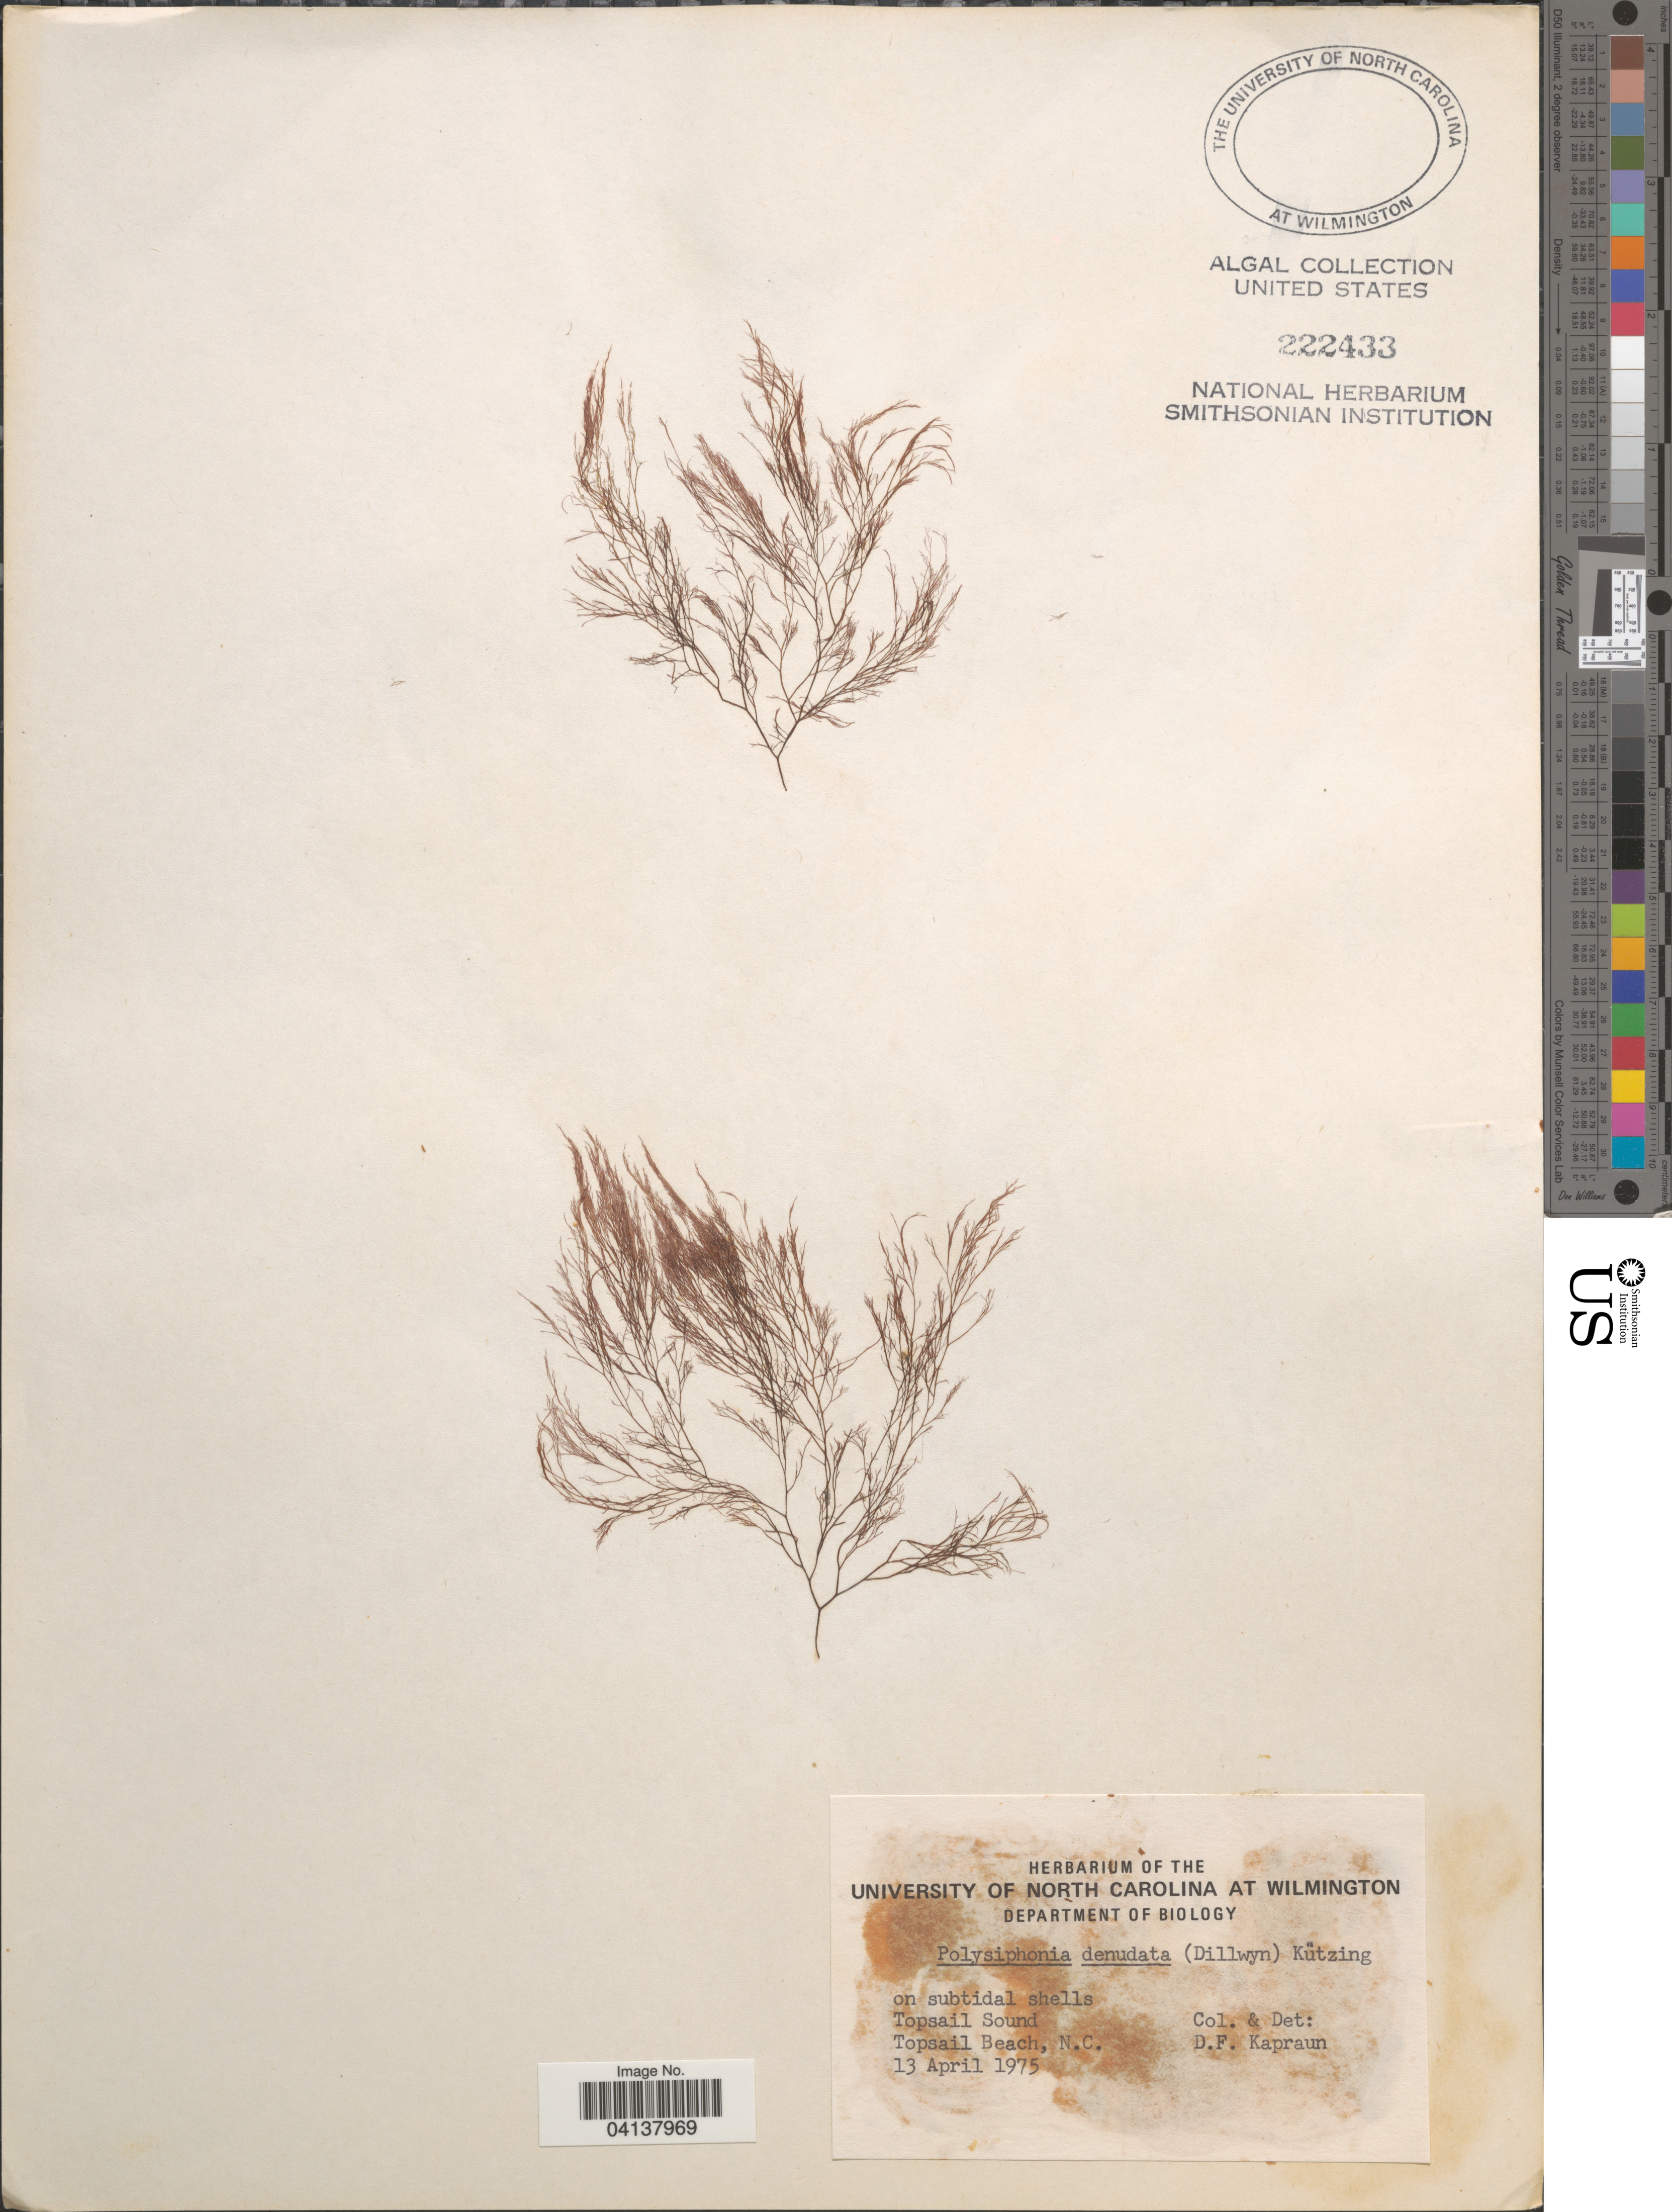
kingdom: Plantae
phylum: Rhodophyta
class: Florideophyceae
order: Ceramiales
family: Rhodomelaceae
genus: Carradoriella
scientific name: Carradoriella denudata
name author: (Dillwyn) Savoie & G.W. Saunders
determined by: Algae name updating Project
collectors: D. F. Kapraun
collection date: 1975-04-13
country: United States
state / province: North Carolina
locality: Topsail Sound. Topsail Beach.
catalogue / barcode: US 222433